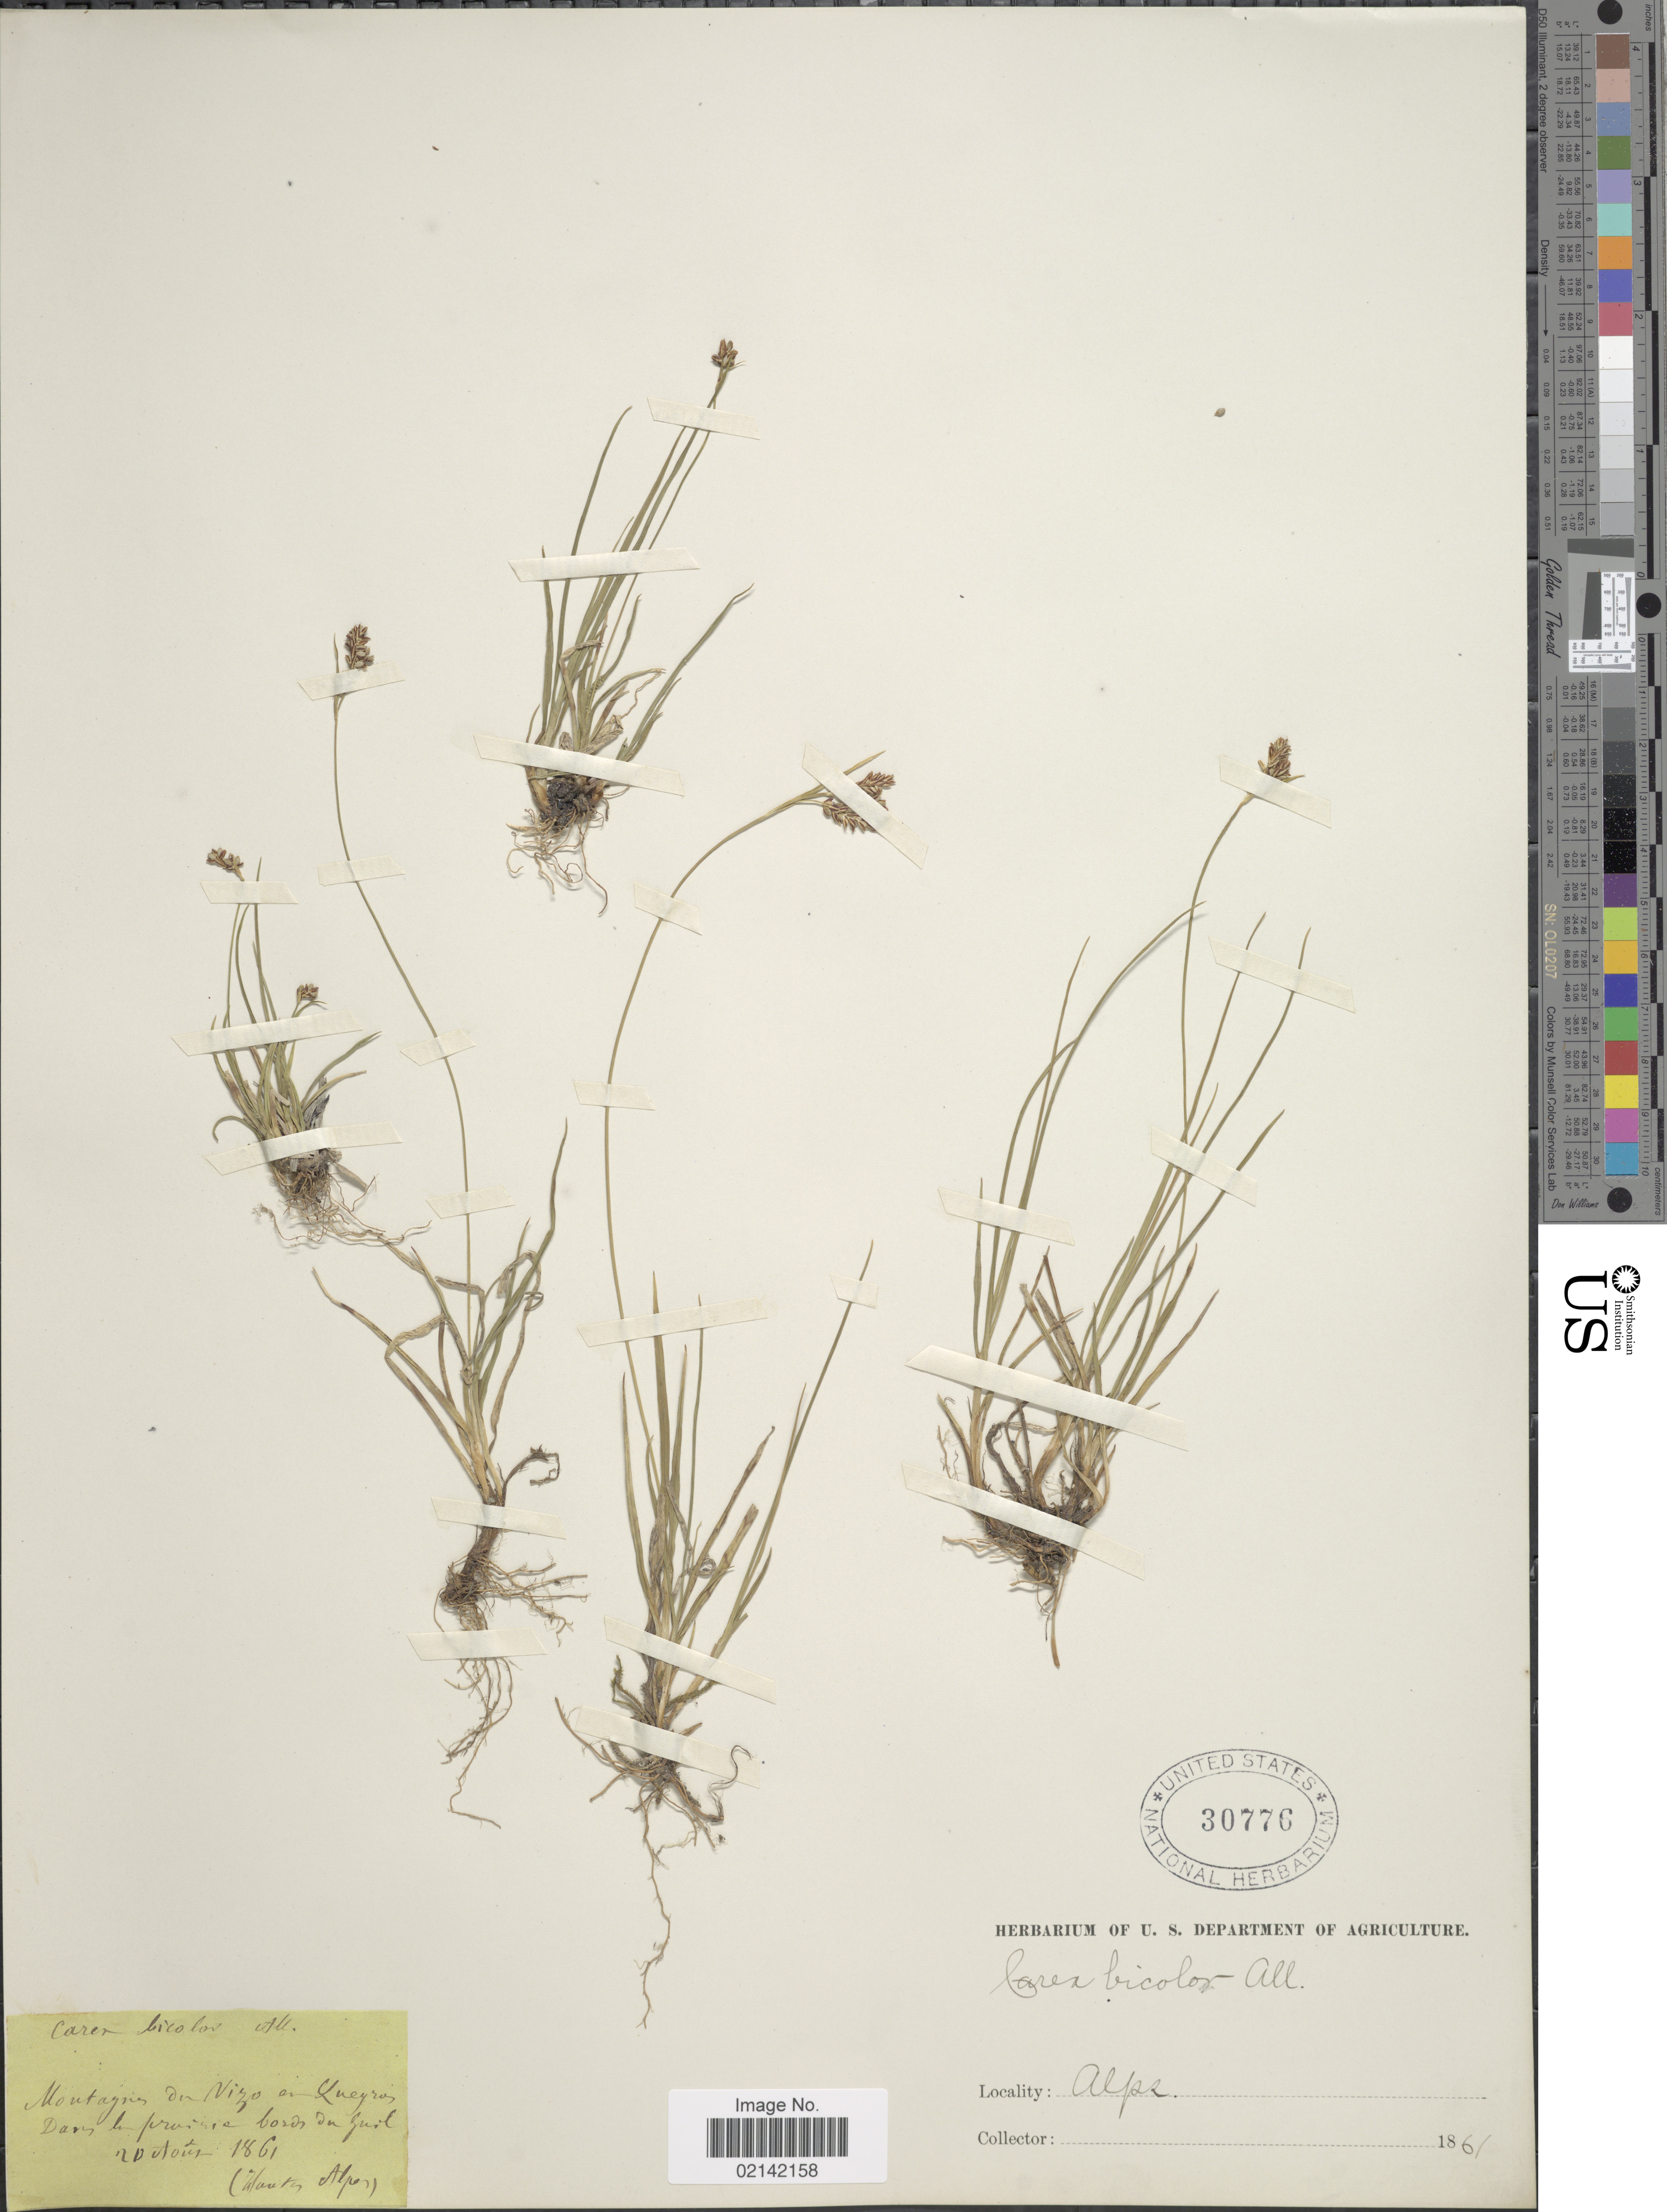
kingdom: Plantae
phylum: Tracheophyta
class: Liliopsida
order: Poales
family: Cyperaceae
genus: Carex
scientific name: Carex bicolor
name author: Bellardi ex All.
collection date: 1861-08-20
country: France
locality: Montagnes de Nizo en Queros Davesle prairie bords du Guol (Montes alpes)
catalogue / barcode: US 30776